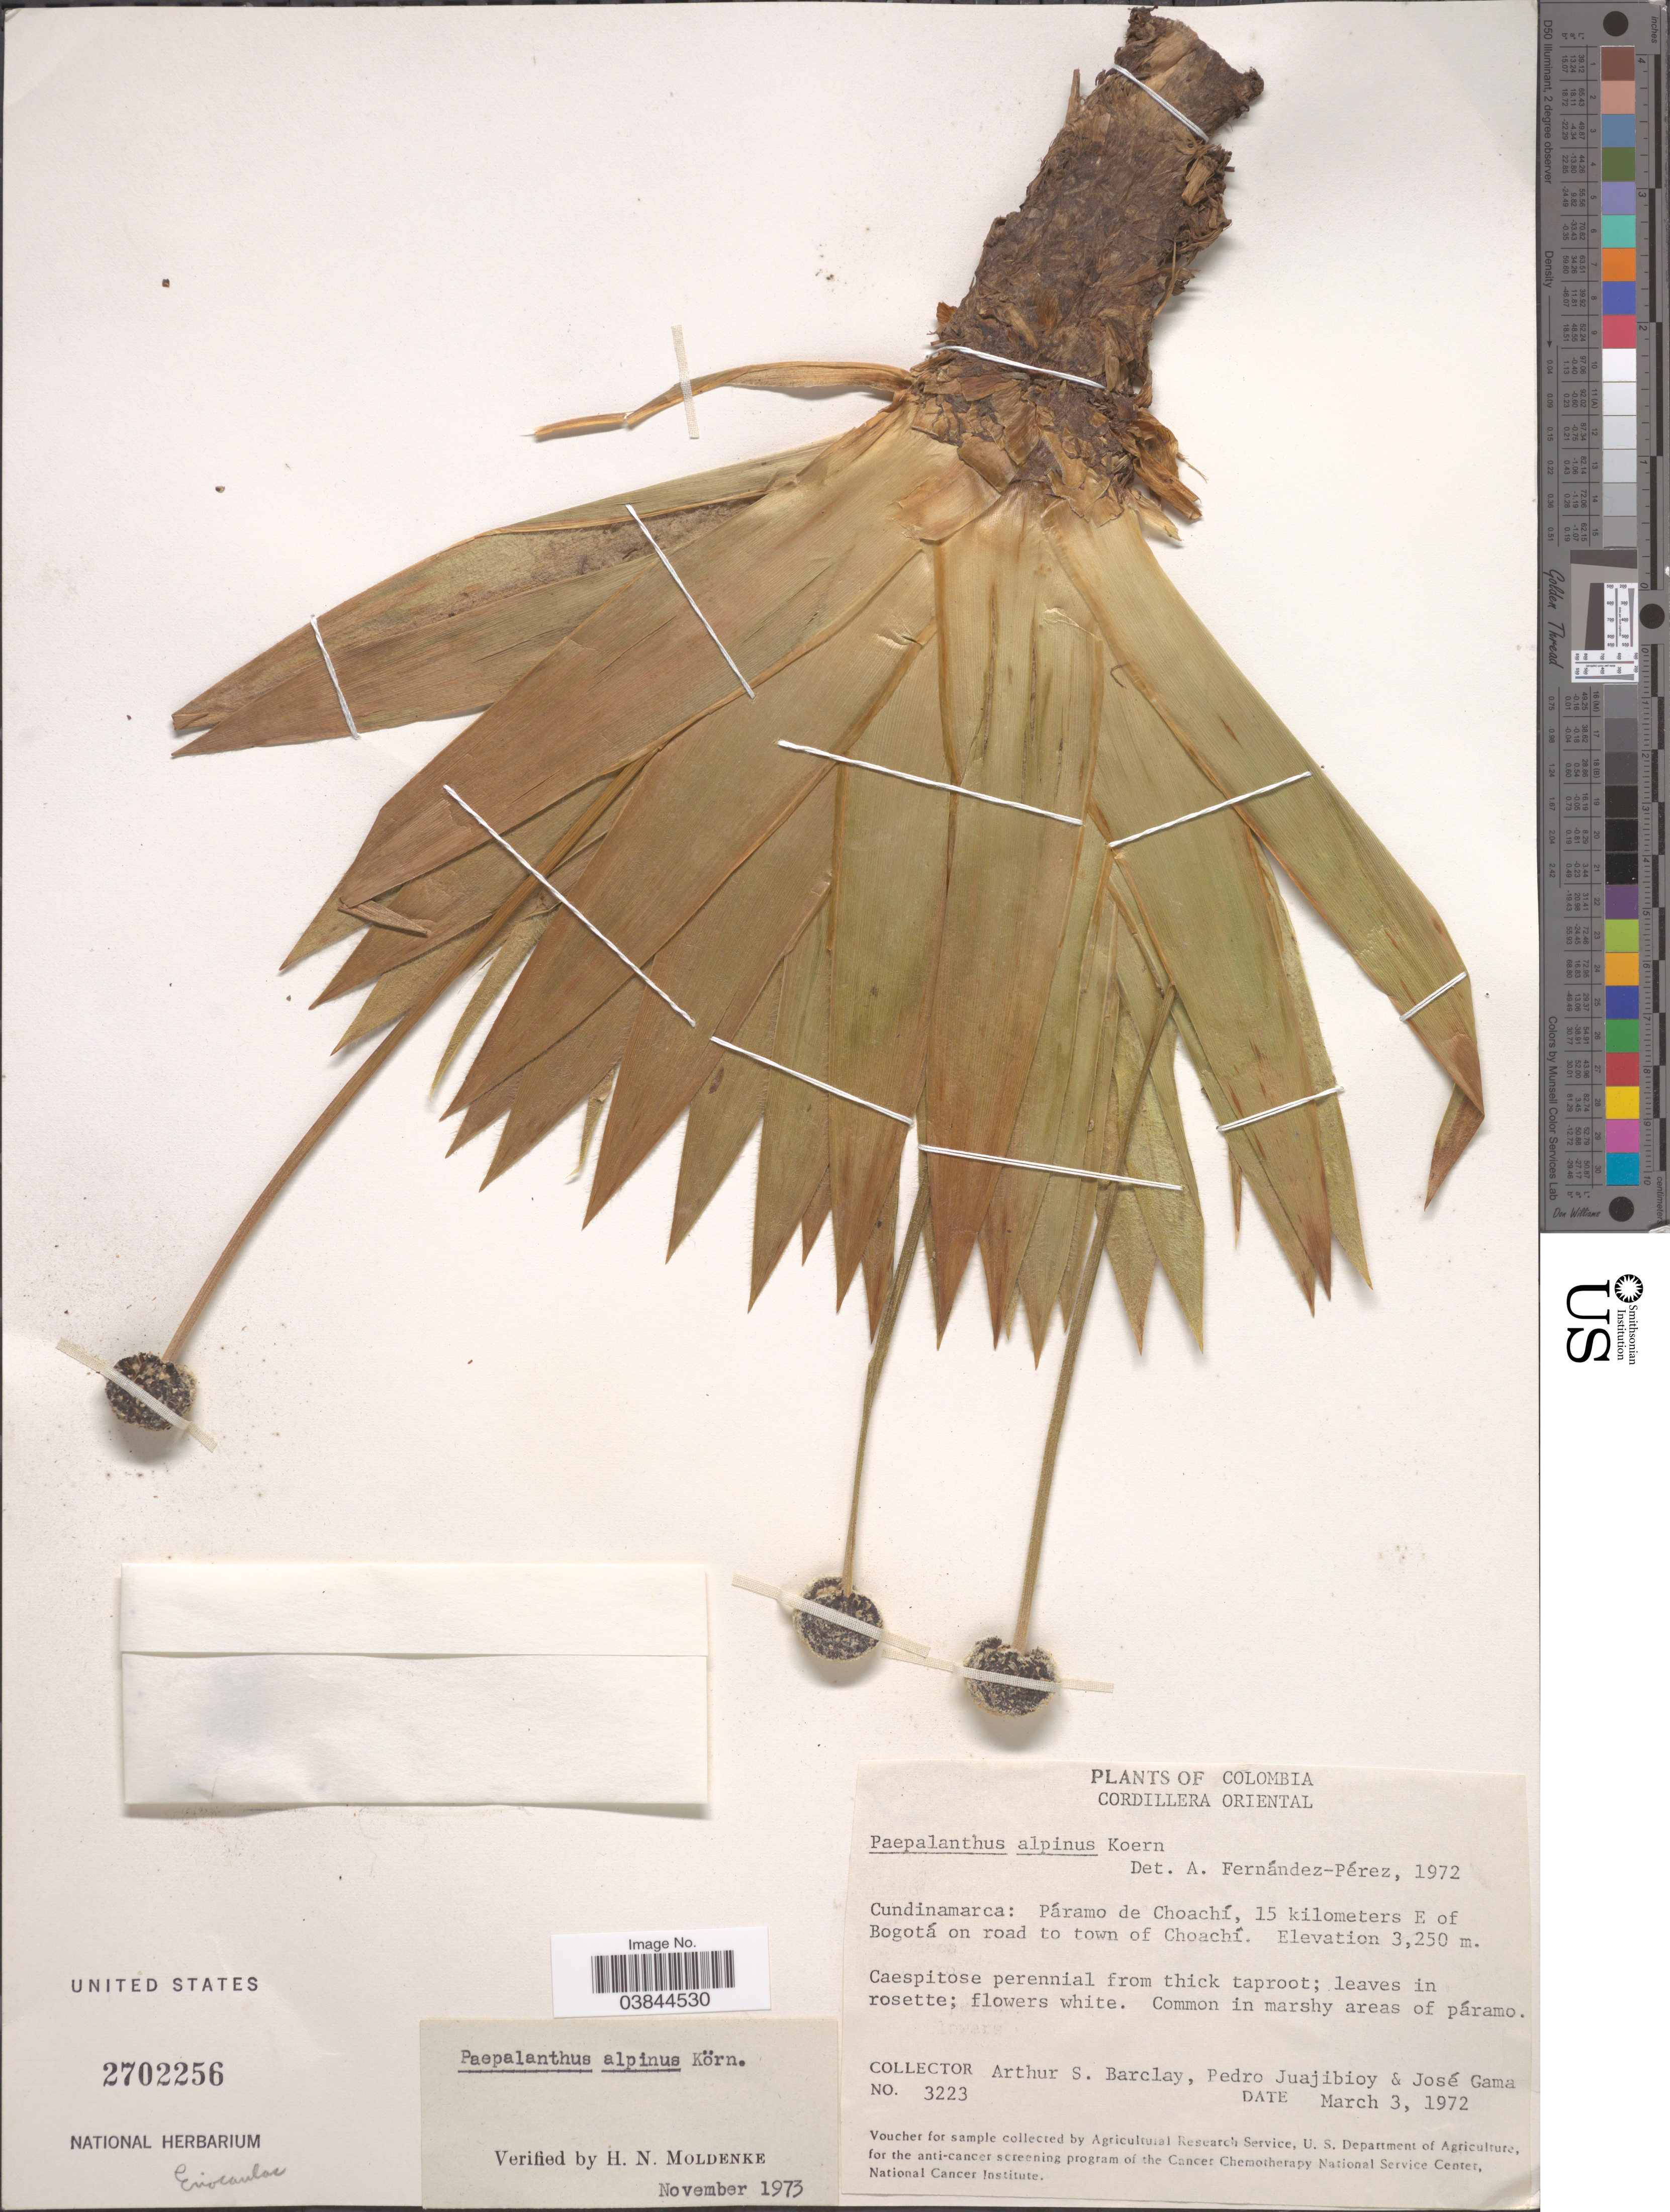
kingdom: Plantae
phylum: Tracheophyta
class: Liliopsida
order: Poales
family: Eriocaulaceae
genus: Paepalanthus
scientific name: Paepalanthus alpinus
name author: Körn.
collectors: A. S. Barclay, P. Juajibioy & J. Gama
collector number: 3223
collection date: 1972-03-03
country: Colombia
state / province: Cundinamarca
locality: Cordillera Oriental. Páramo de Choachí, 15 kilometers E of Bogotá on road to town of Choachí.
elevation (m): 3250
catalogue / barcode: US 2702256